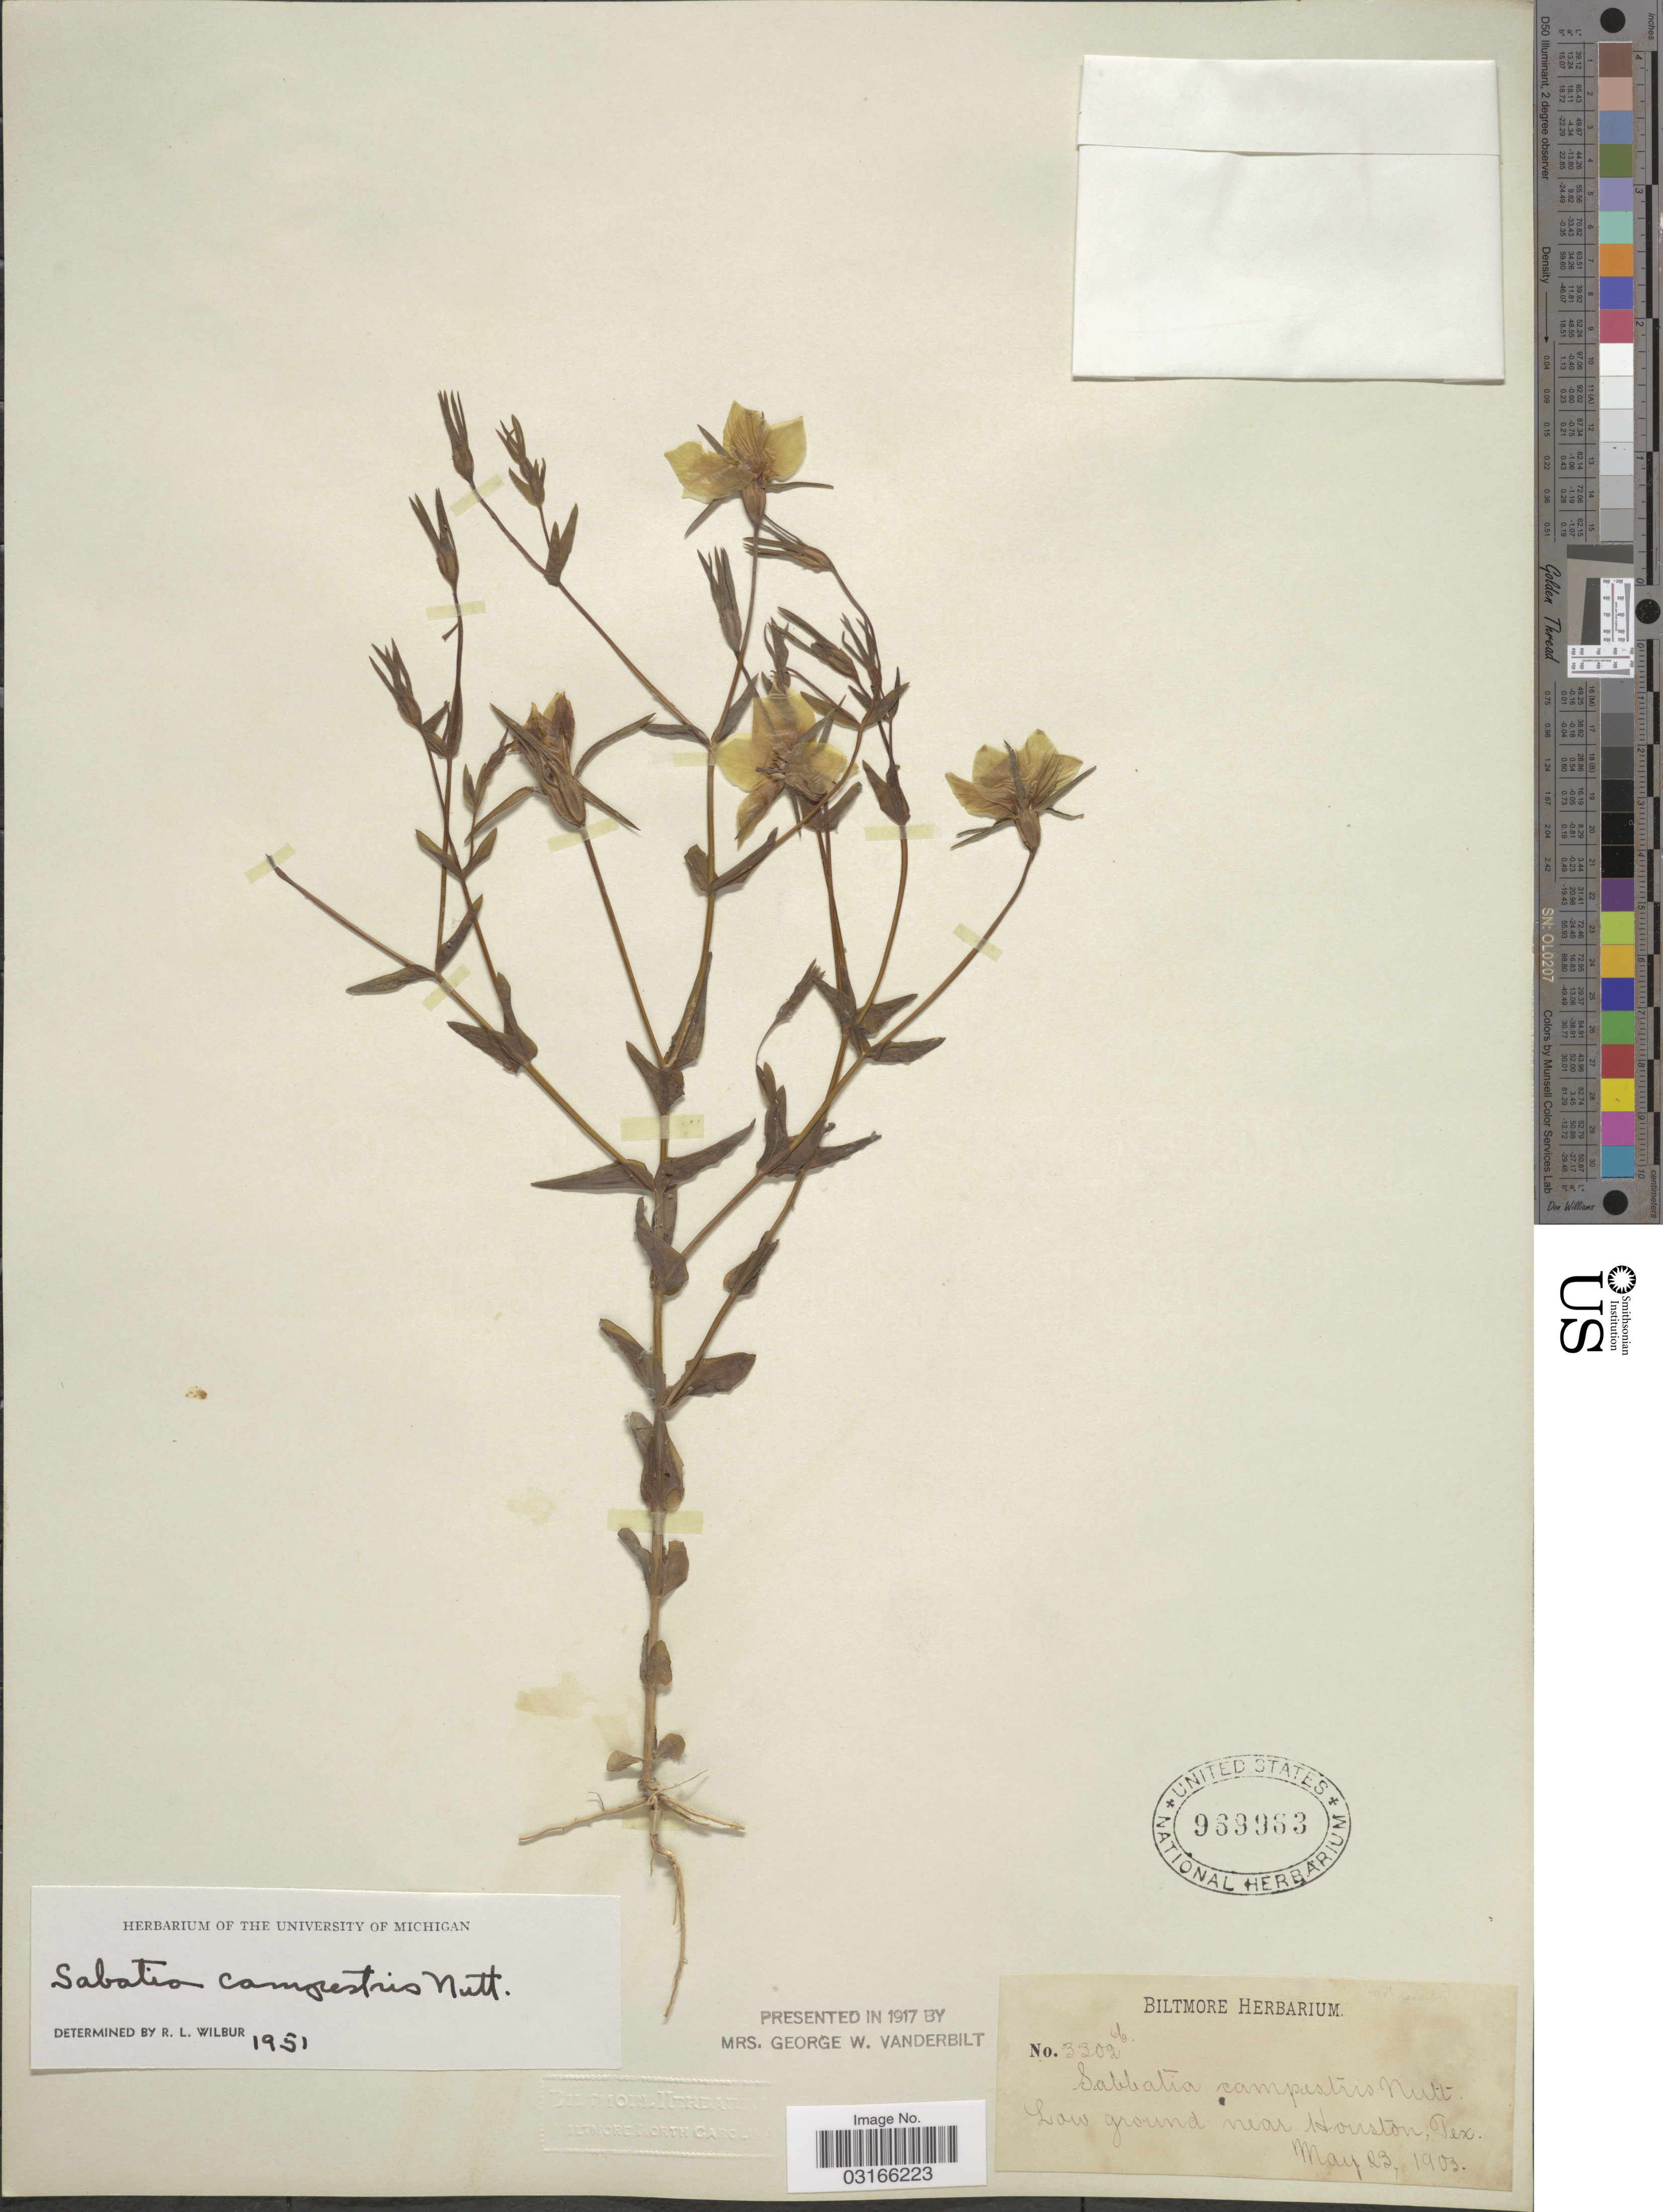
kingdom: Plantae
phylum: Tracheophyta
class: Magnoliopsida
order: Gentianales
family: Gentianaceae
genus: Sabatia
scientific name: Sabatia campestris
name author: Nutt.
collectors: ex herb. Biltmore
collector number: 3302b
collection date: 1903-05-23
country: United States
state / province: Texas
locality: Low ground near Houston.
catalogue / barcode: US 969963